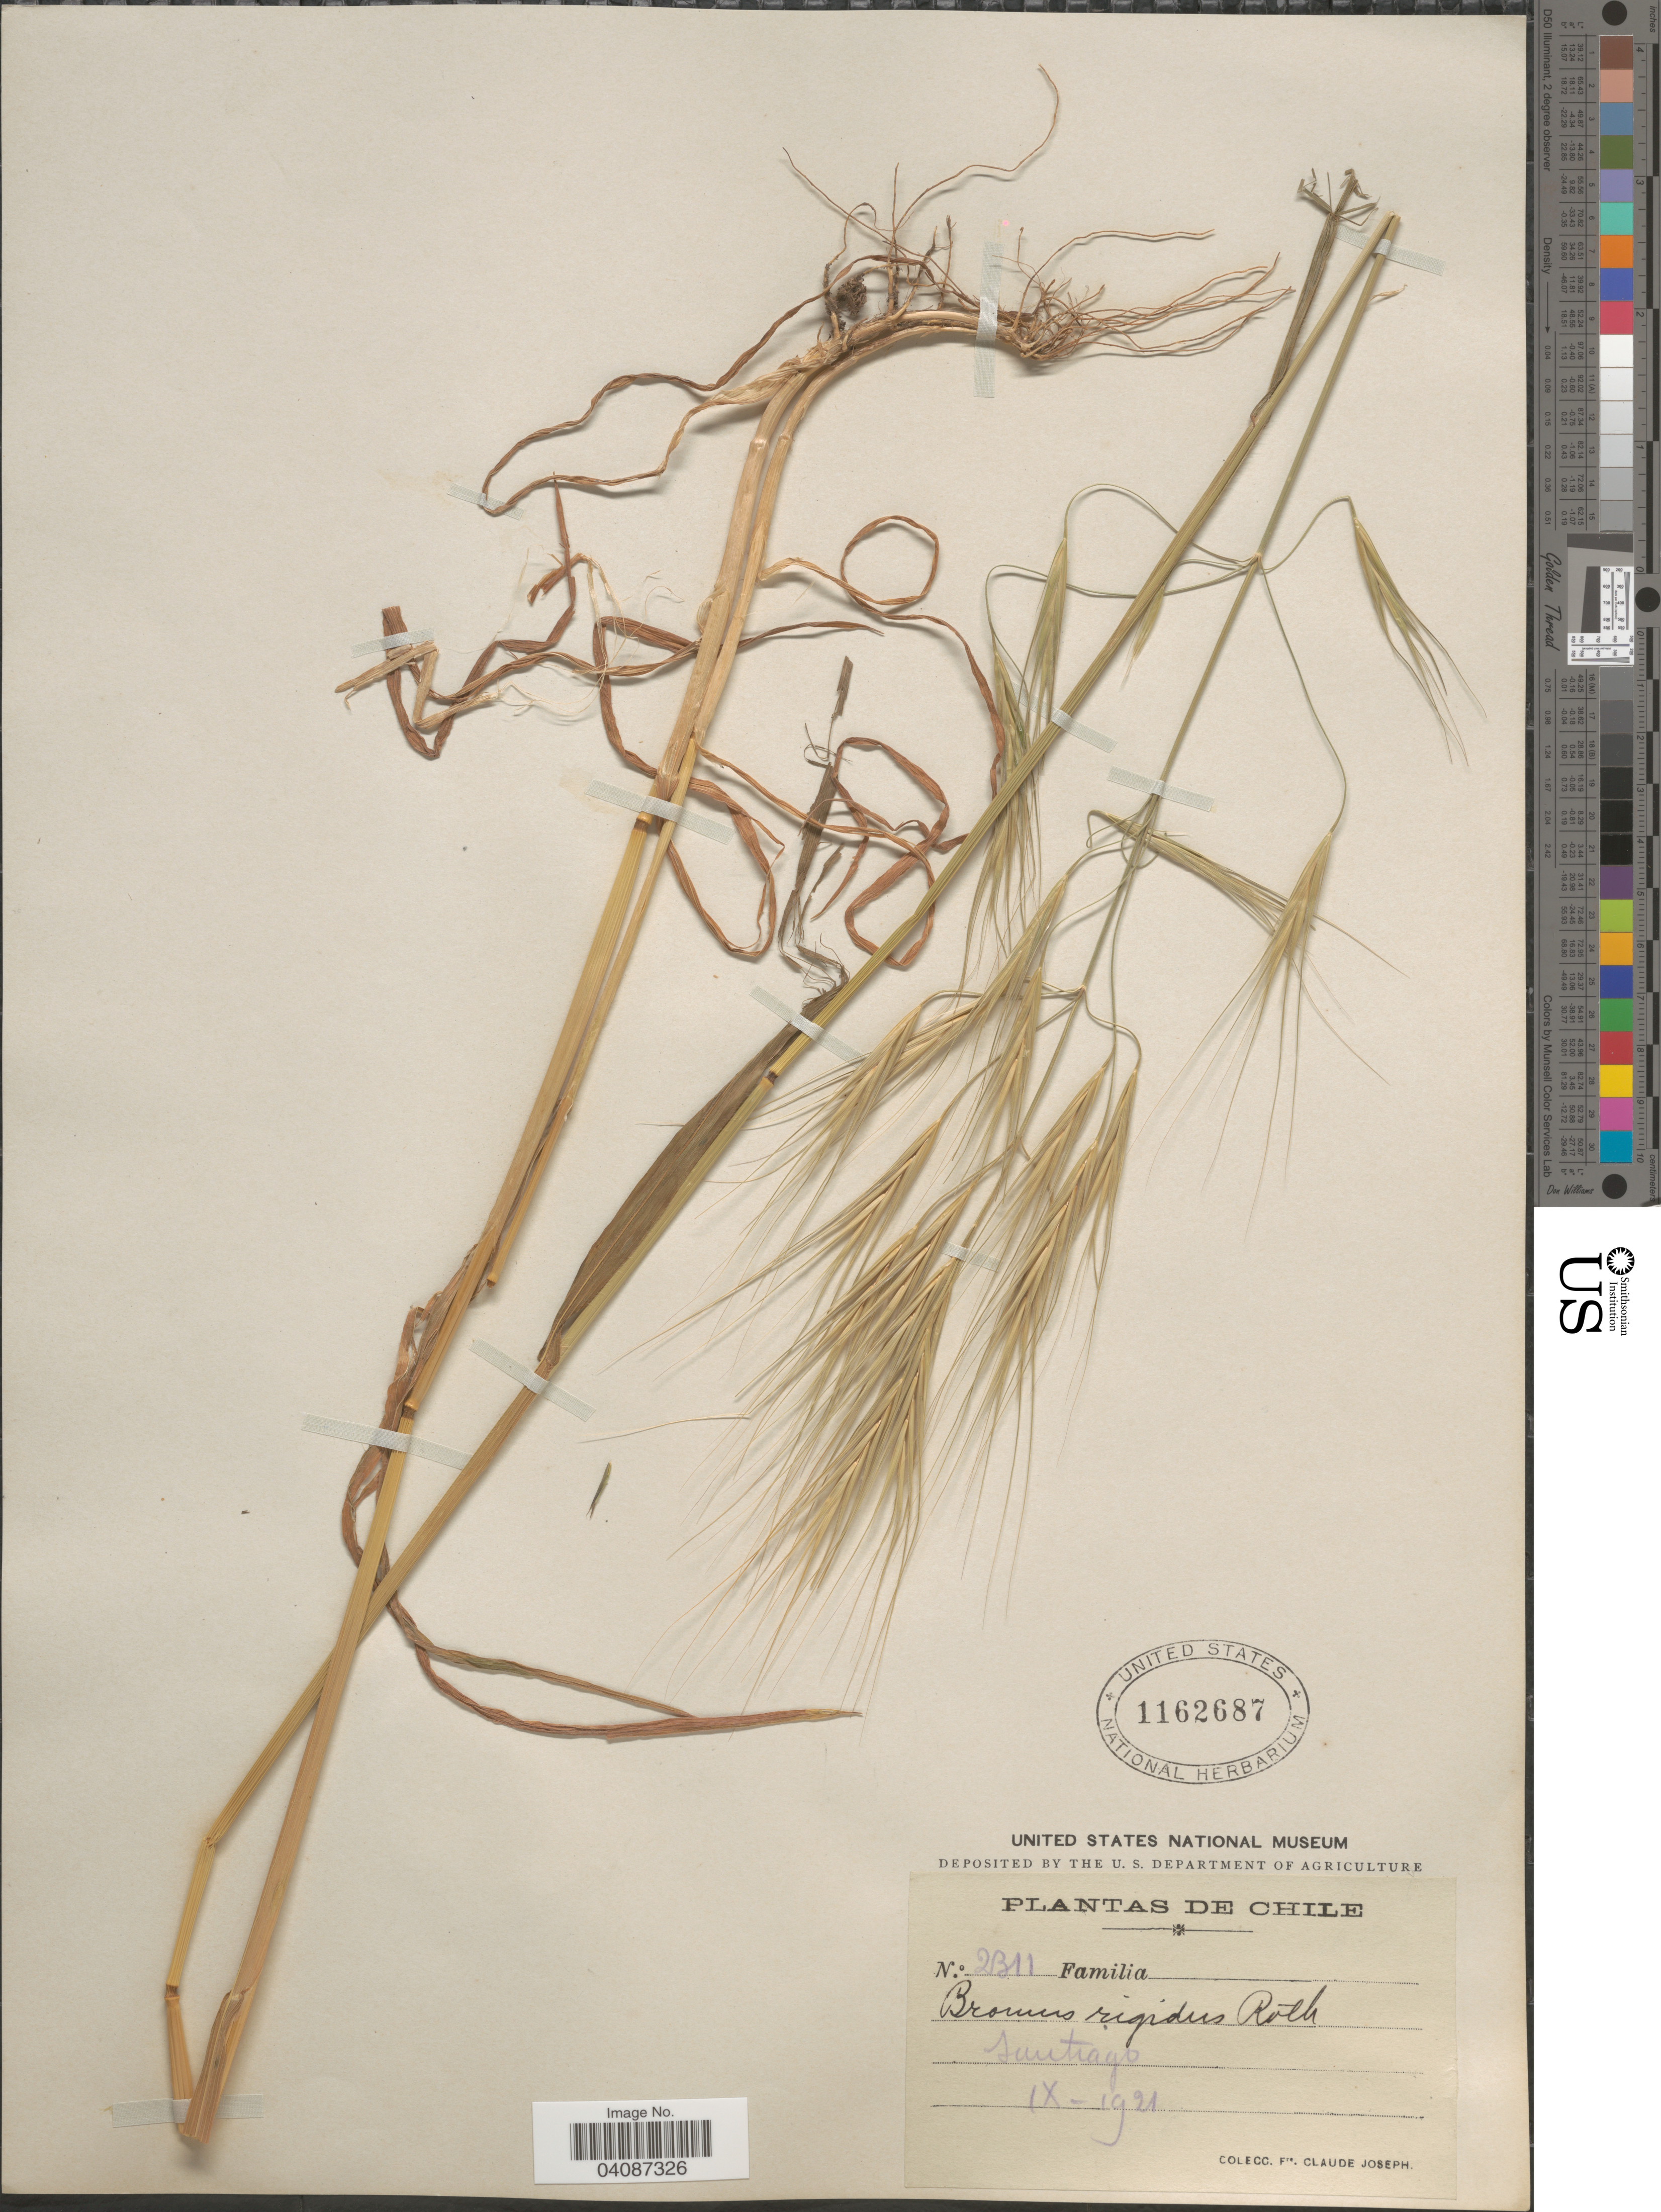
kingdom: Plantae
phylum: Tracheophyta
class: Liliopsida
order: Poales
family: Poaceae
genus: Bromus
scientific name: Bromus rigidus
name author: Roth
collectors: Bro. Claude-Joseph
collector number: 2311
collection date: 1921-09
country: Chile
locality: Santiago.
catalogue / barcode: US 1162687